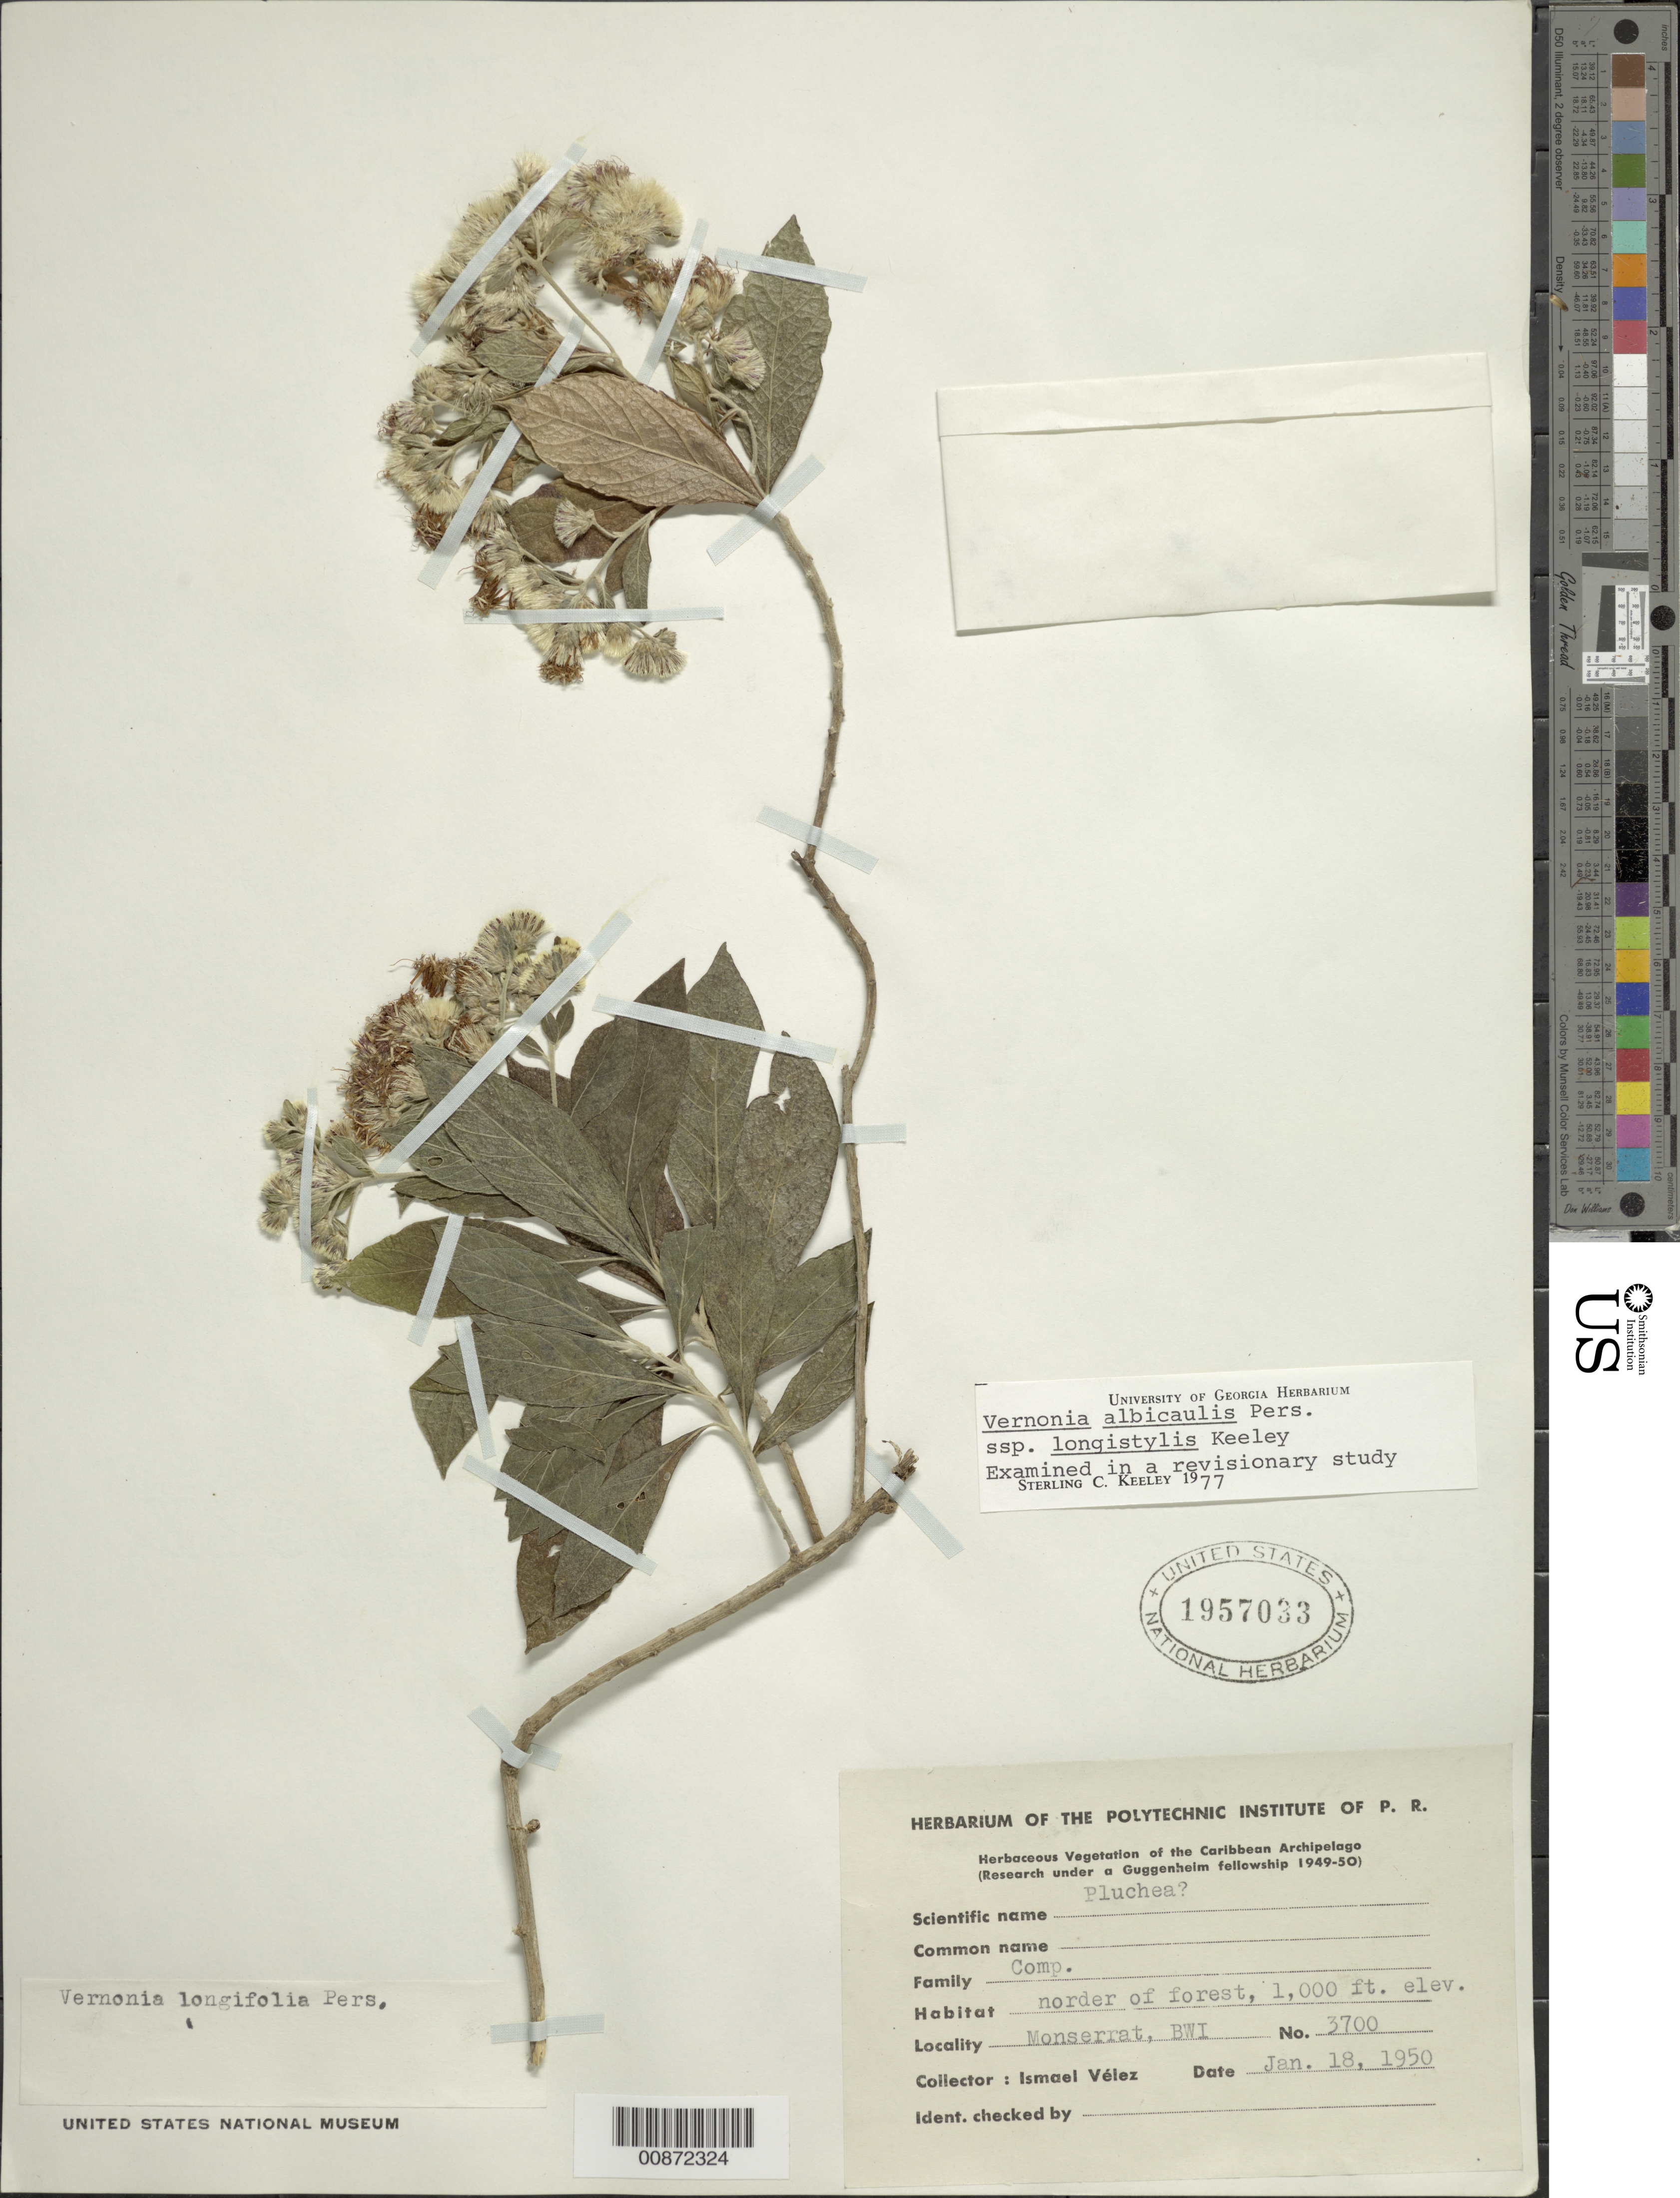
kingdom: Plantae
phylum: Tracheophyta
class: Magnoliopsida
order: Asterales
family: Asteraceae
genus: Lepidaploa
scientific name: Lepidaploa glabra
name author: (Willd.) H. Rob.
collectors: I. Vélez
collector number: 3700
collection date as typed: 18 Jan 1950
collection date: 1950-01-18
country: Montserrat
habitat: Border of forest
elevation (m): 305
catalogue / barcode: US 1957033